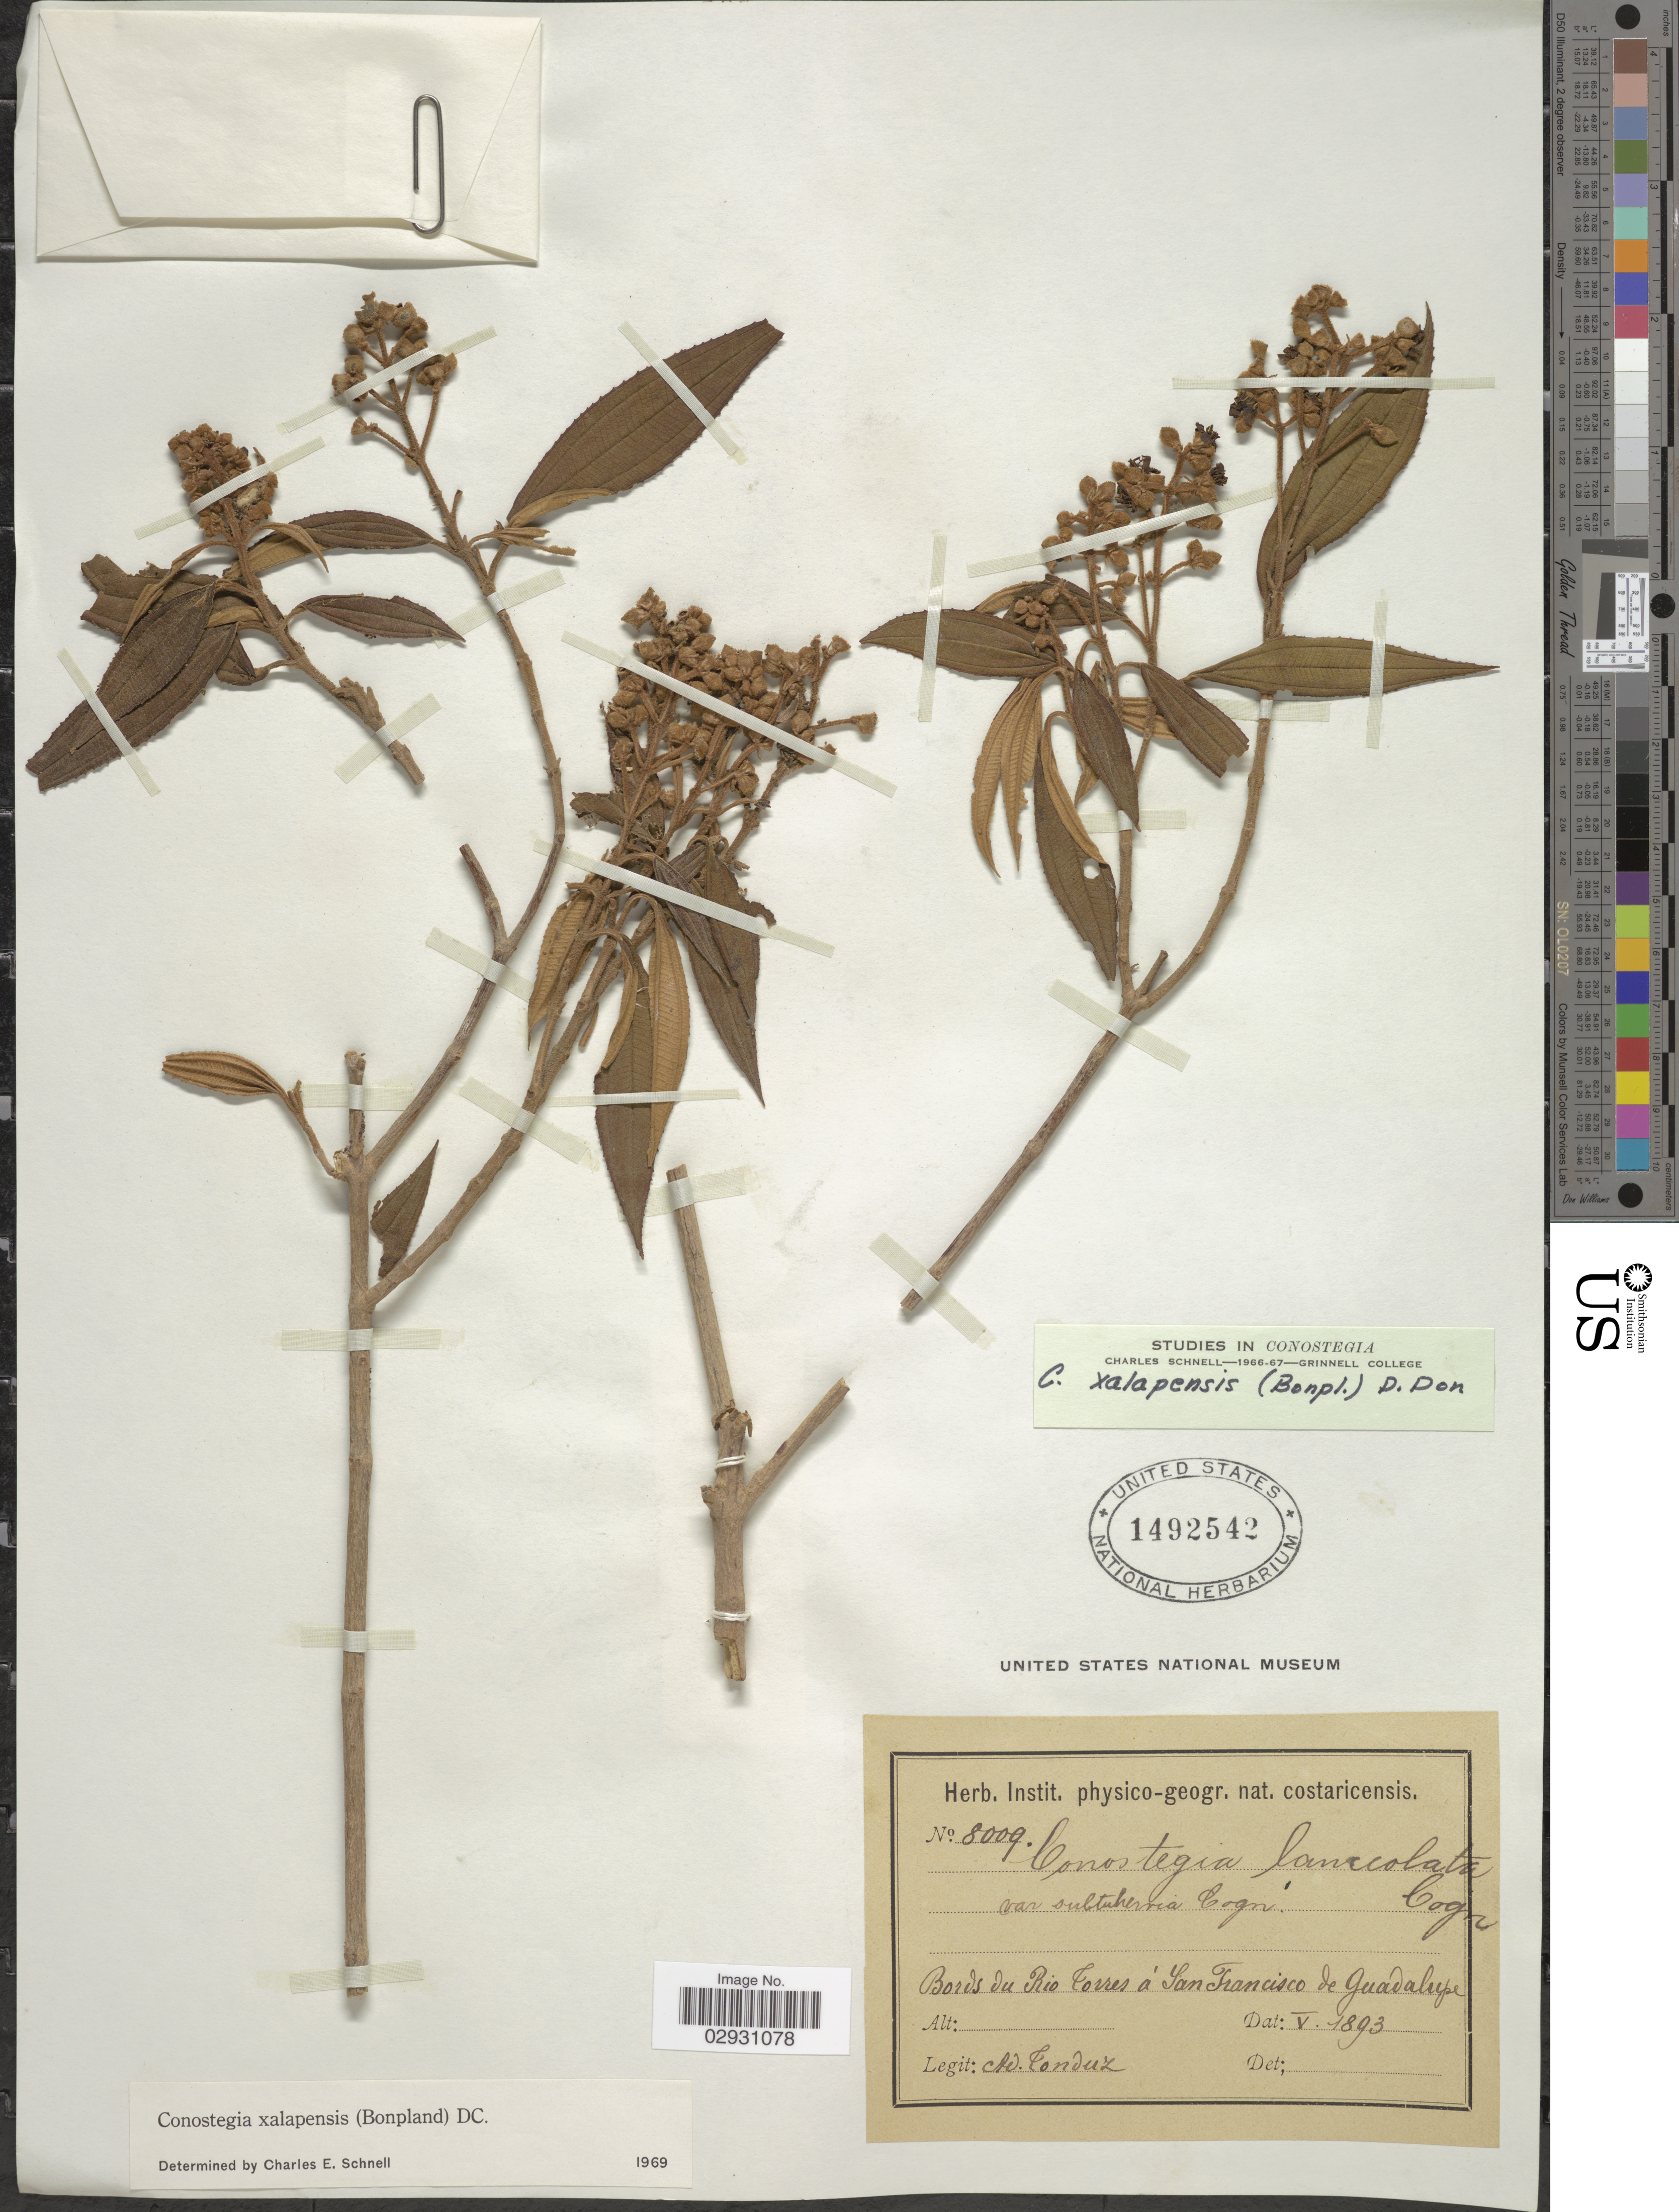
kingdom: Plantae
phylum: Tracheophyta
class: Magnoliopsida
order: Myrtales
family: Melastomataceae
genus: Conostegia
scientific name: Conostegia quadrangularis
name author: Schltdl. ex Steud.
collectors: A. Tonduz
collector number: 8009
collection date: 1893-05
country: Costa Rica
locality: Bods du Rio Torres á San Francisco de Guadalupe.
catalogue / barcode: US 1492542